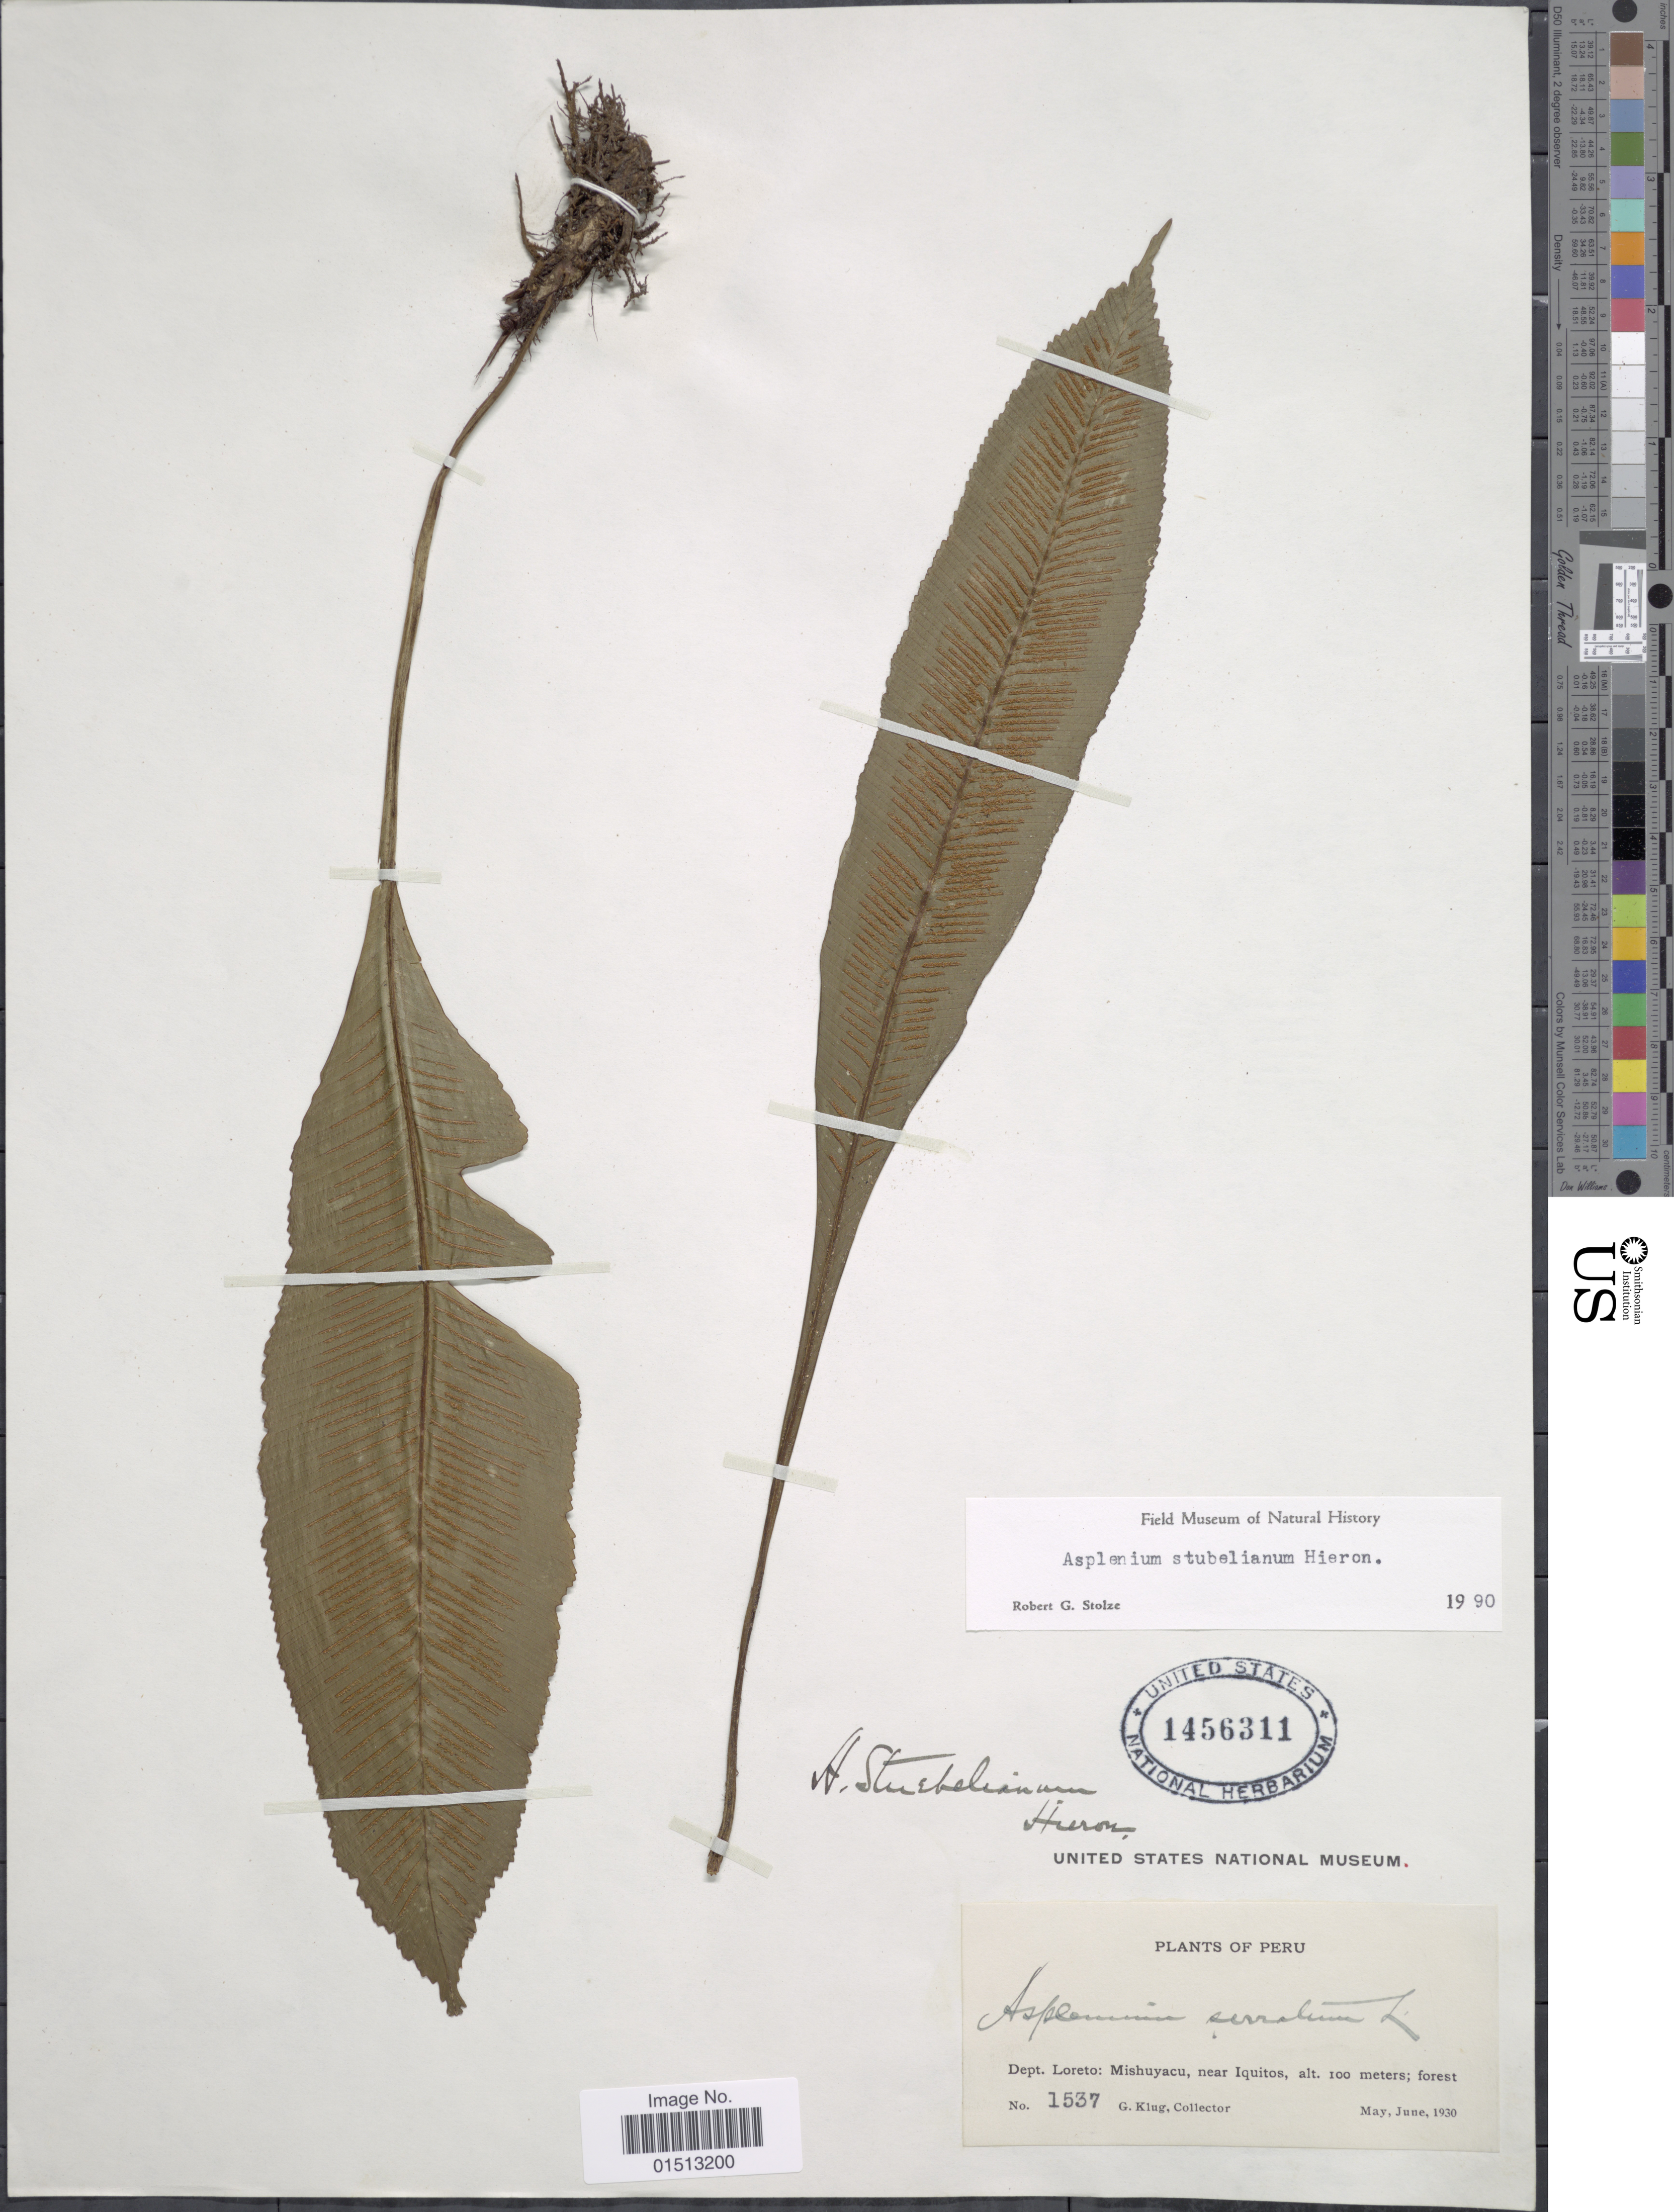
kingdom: Plantae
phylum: Tracheophyta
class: Polypodiopsida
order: Polypodiales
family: Aspleniaceae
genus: Asplenium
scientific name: Asplenium stuebelianum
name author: Hieron.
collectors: G. Klug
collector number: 1537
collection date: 1930-05/1930-06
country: Peru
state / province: Loreto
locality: Mishuyacu, near Iquitos.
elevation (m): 100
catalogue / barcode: US 1456311